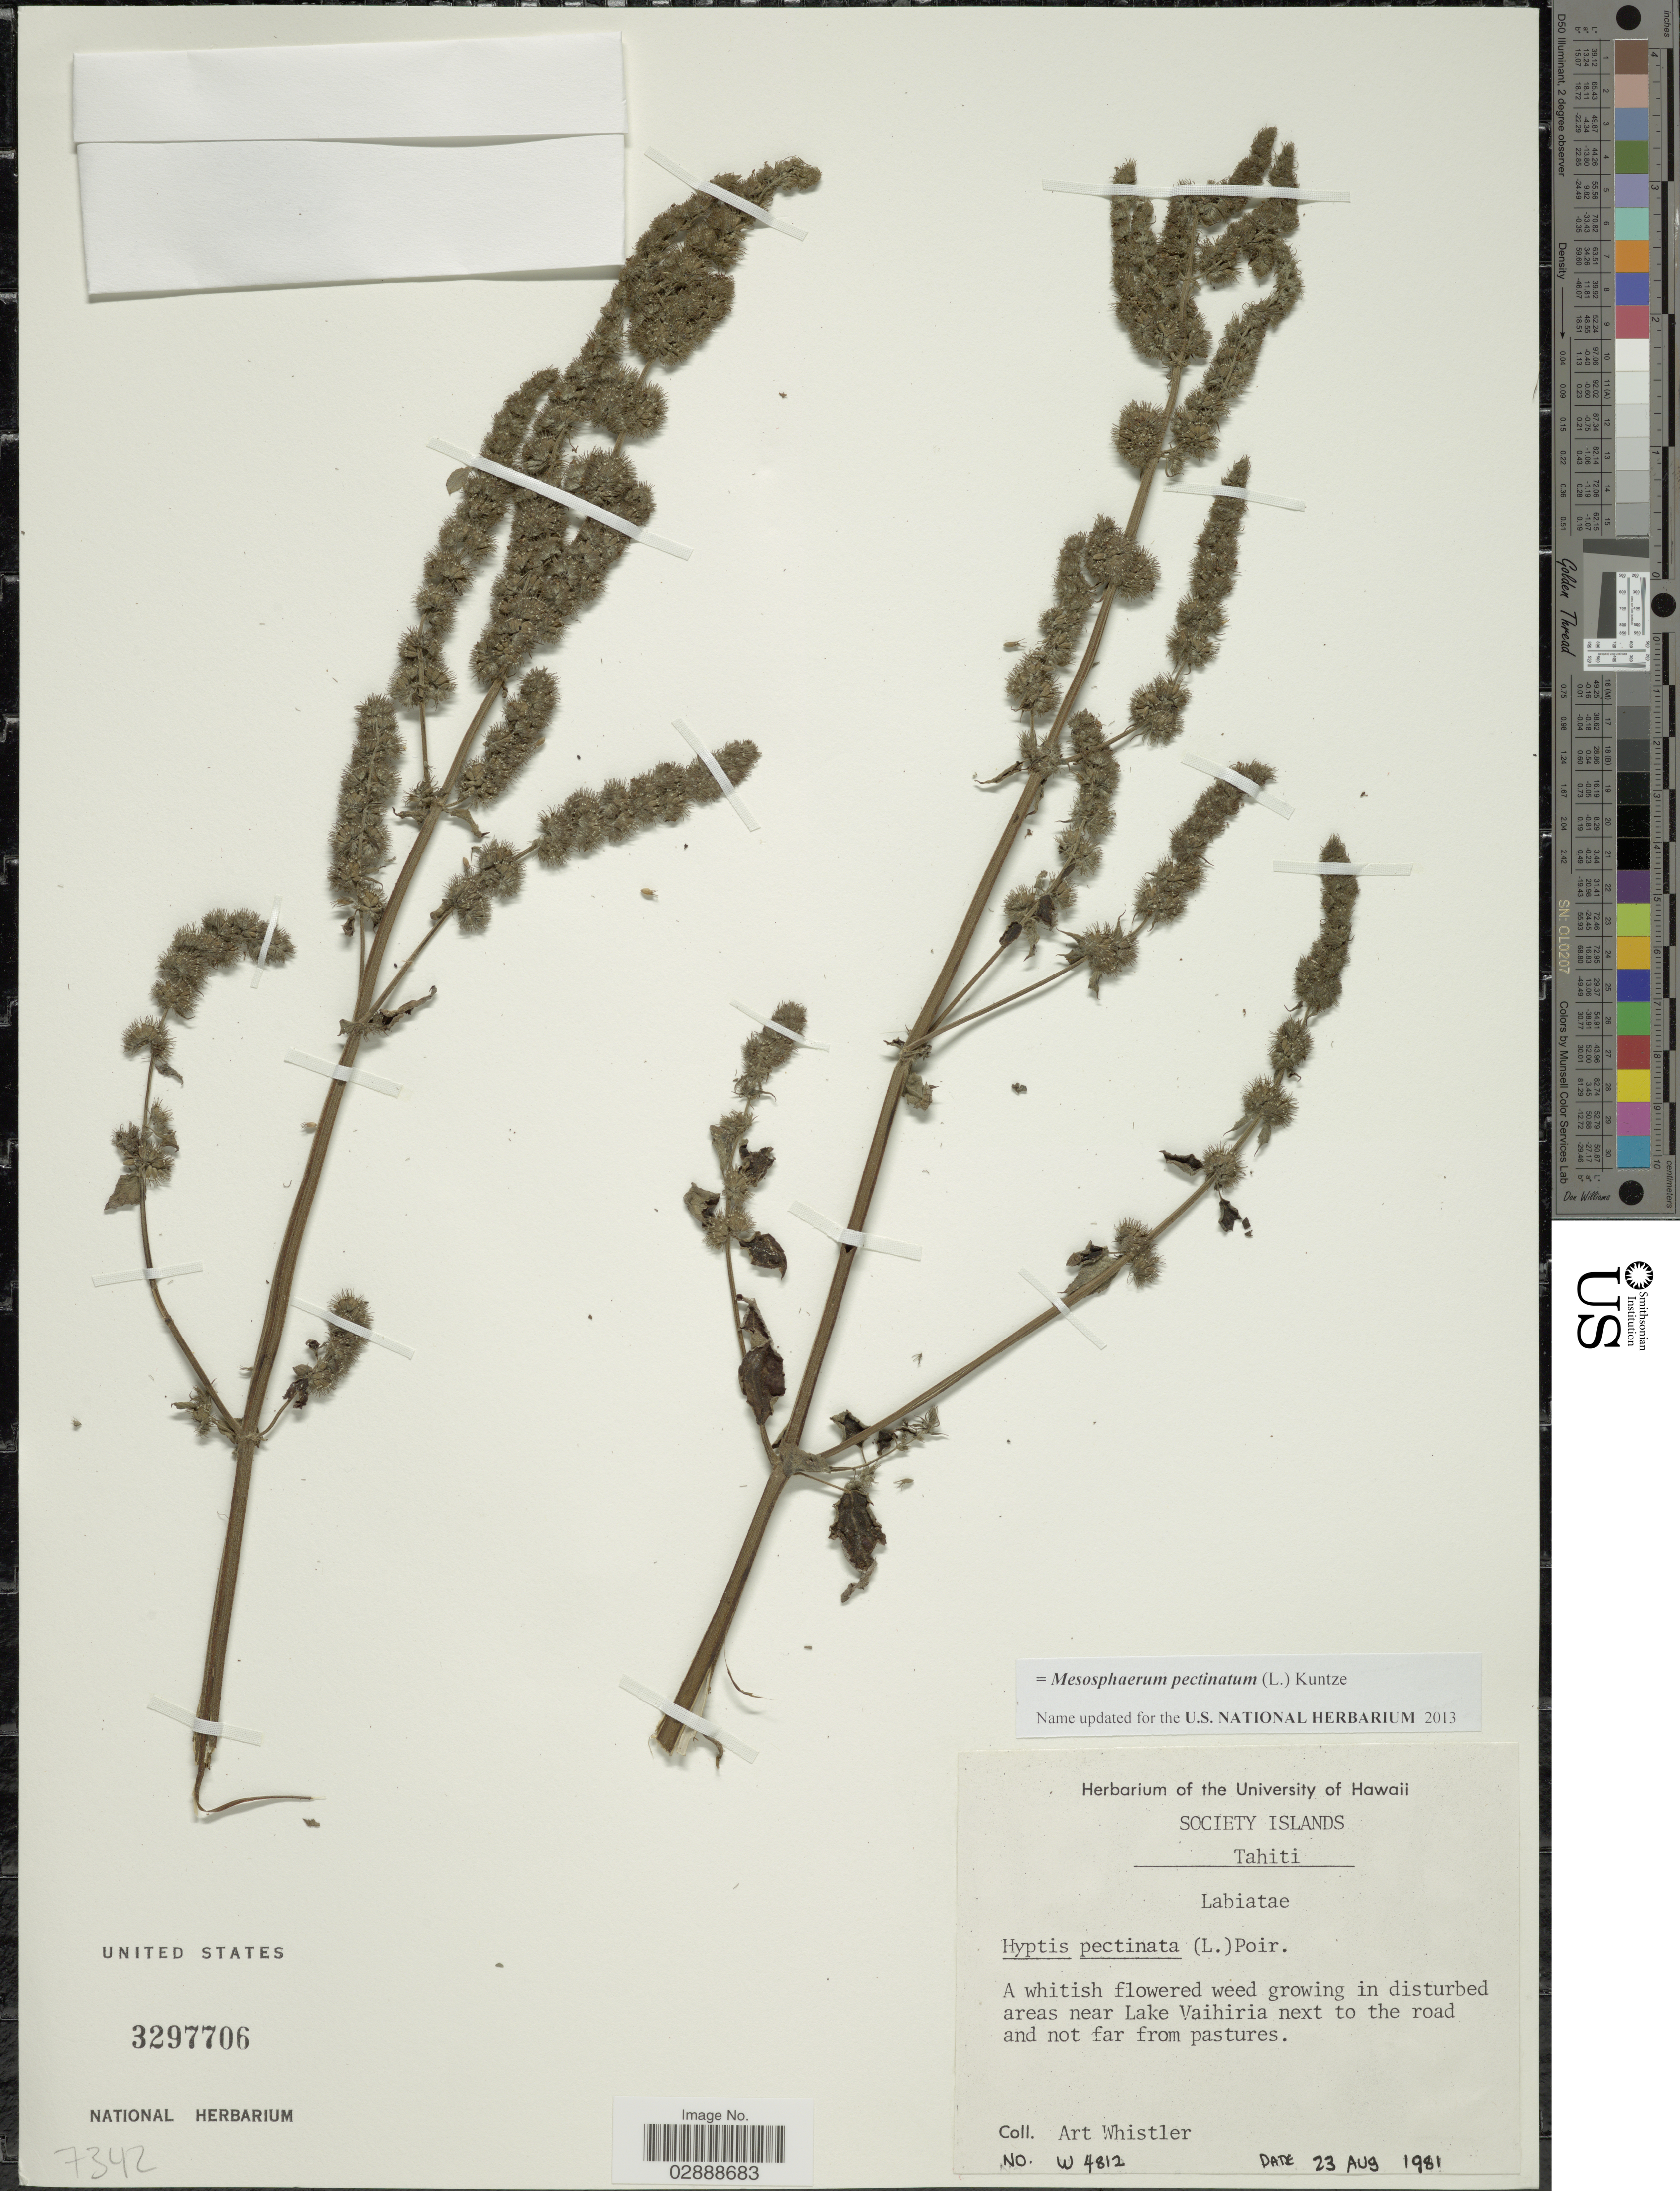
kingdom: Plantae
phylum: Tracheophyta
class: Magnoliopsida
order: Lamiales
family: Lamiaceae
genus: Mesosphaerum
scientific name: Mesosphaerum pectinatum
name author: (L.) Kuntze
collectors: A. Whistler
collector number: W4812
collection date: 1981-08-23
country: French Polynesia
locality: Society Islands, Tahiti, in disturbed near Lake Vaihiria next to the road and not far from pastures.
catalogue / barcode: US 3297706